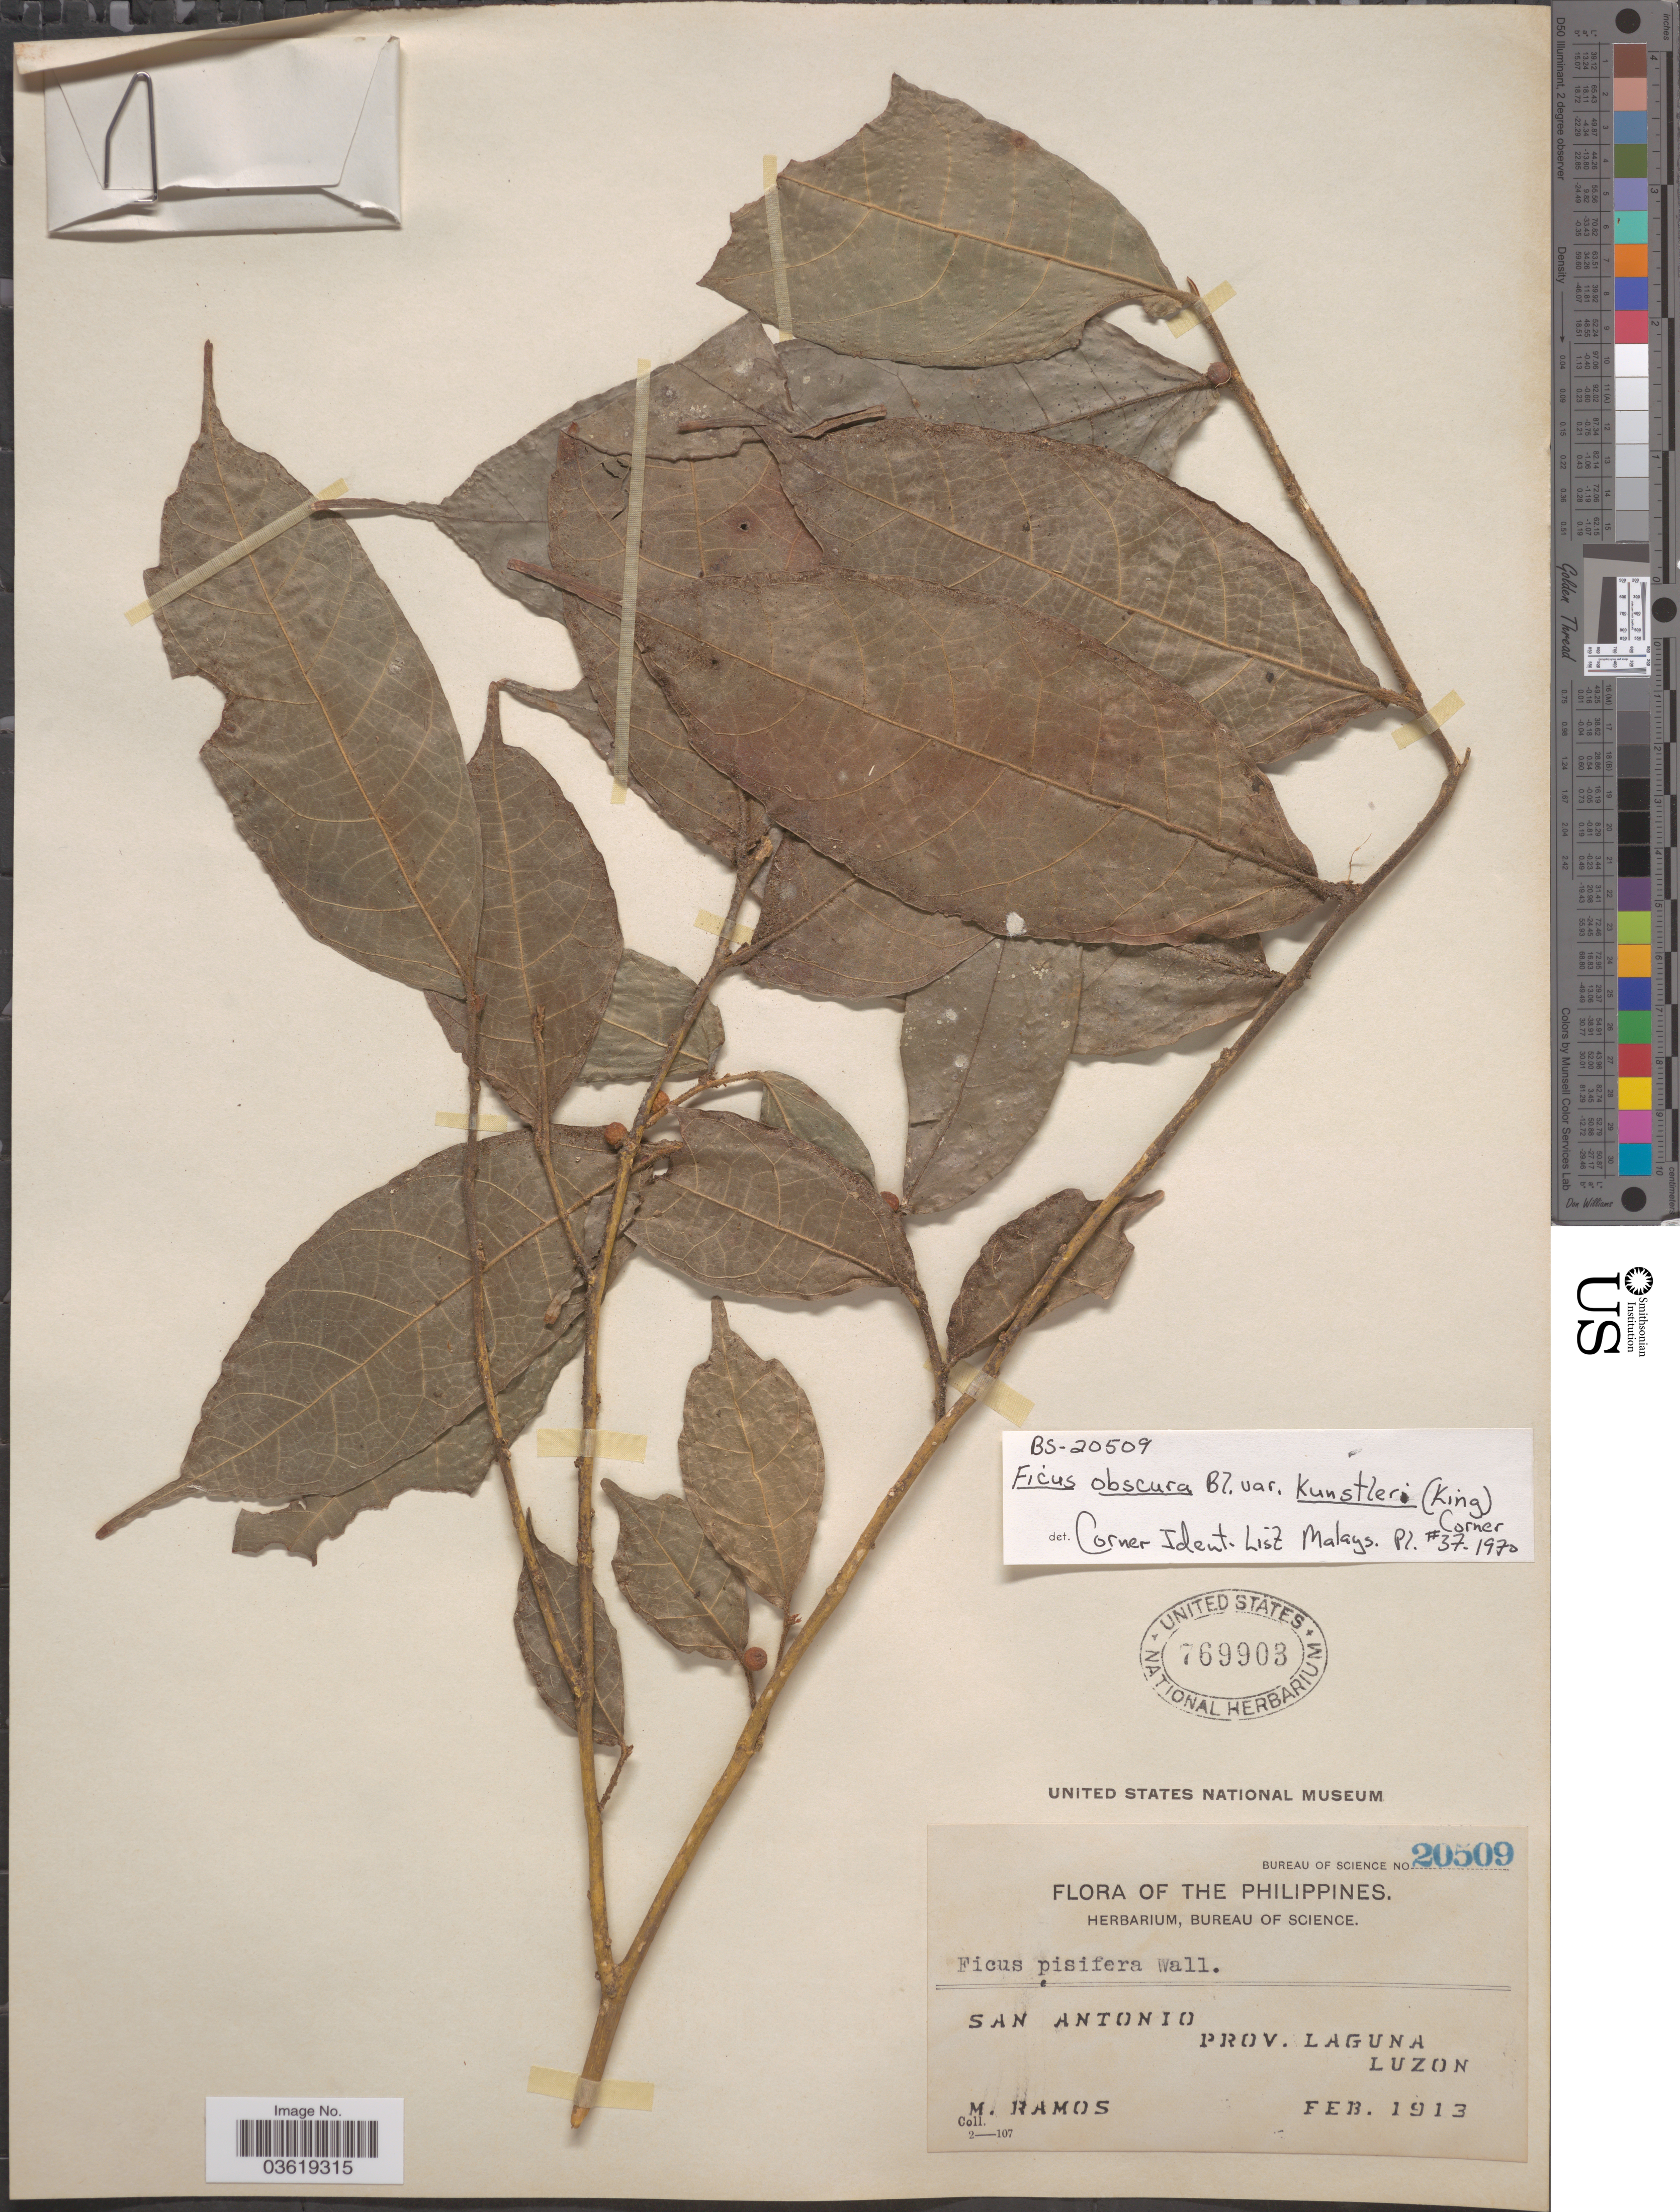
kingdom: Plantae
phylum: Tracheophyta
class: Magnoliopsida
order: Rosales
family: Moraceae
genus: Ficus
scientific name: Ficus obscura var. kunstleri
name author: Blume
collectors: M. Ramos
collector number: Bureau of Science 20509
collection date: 1913-02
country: Philippines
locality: San Antonio, Prov. Laguna, Luzon.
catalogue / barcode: US 769903